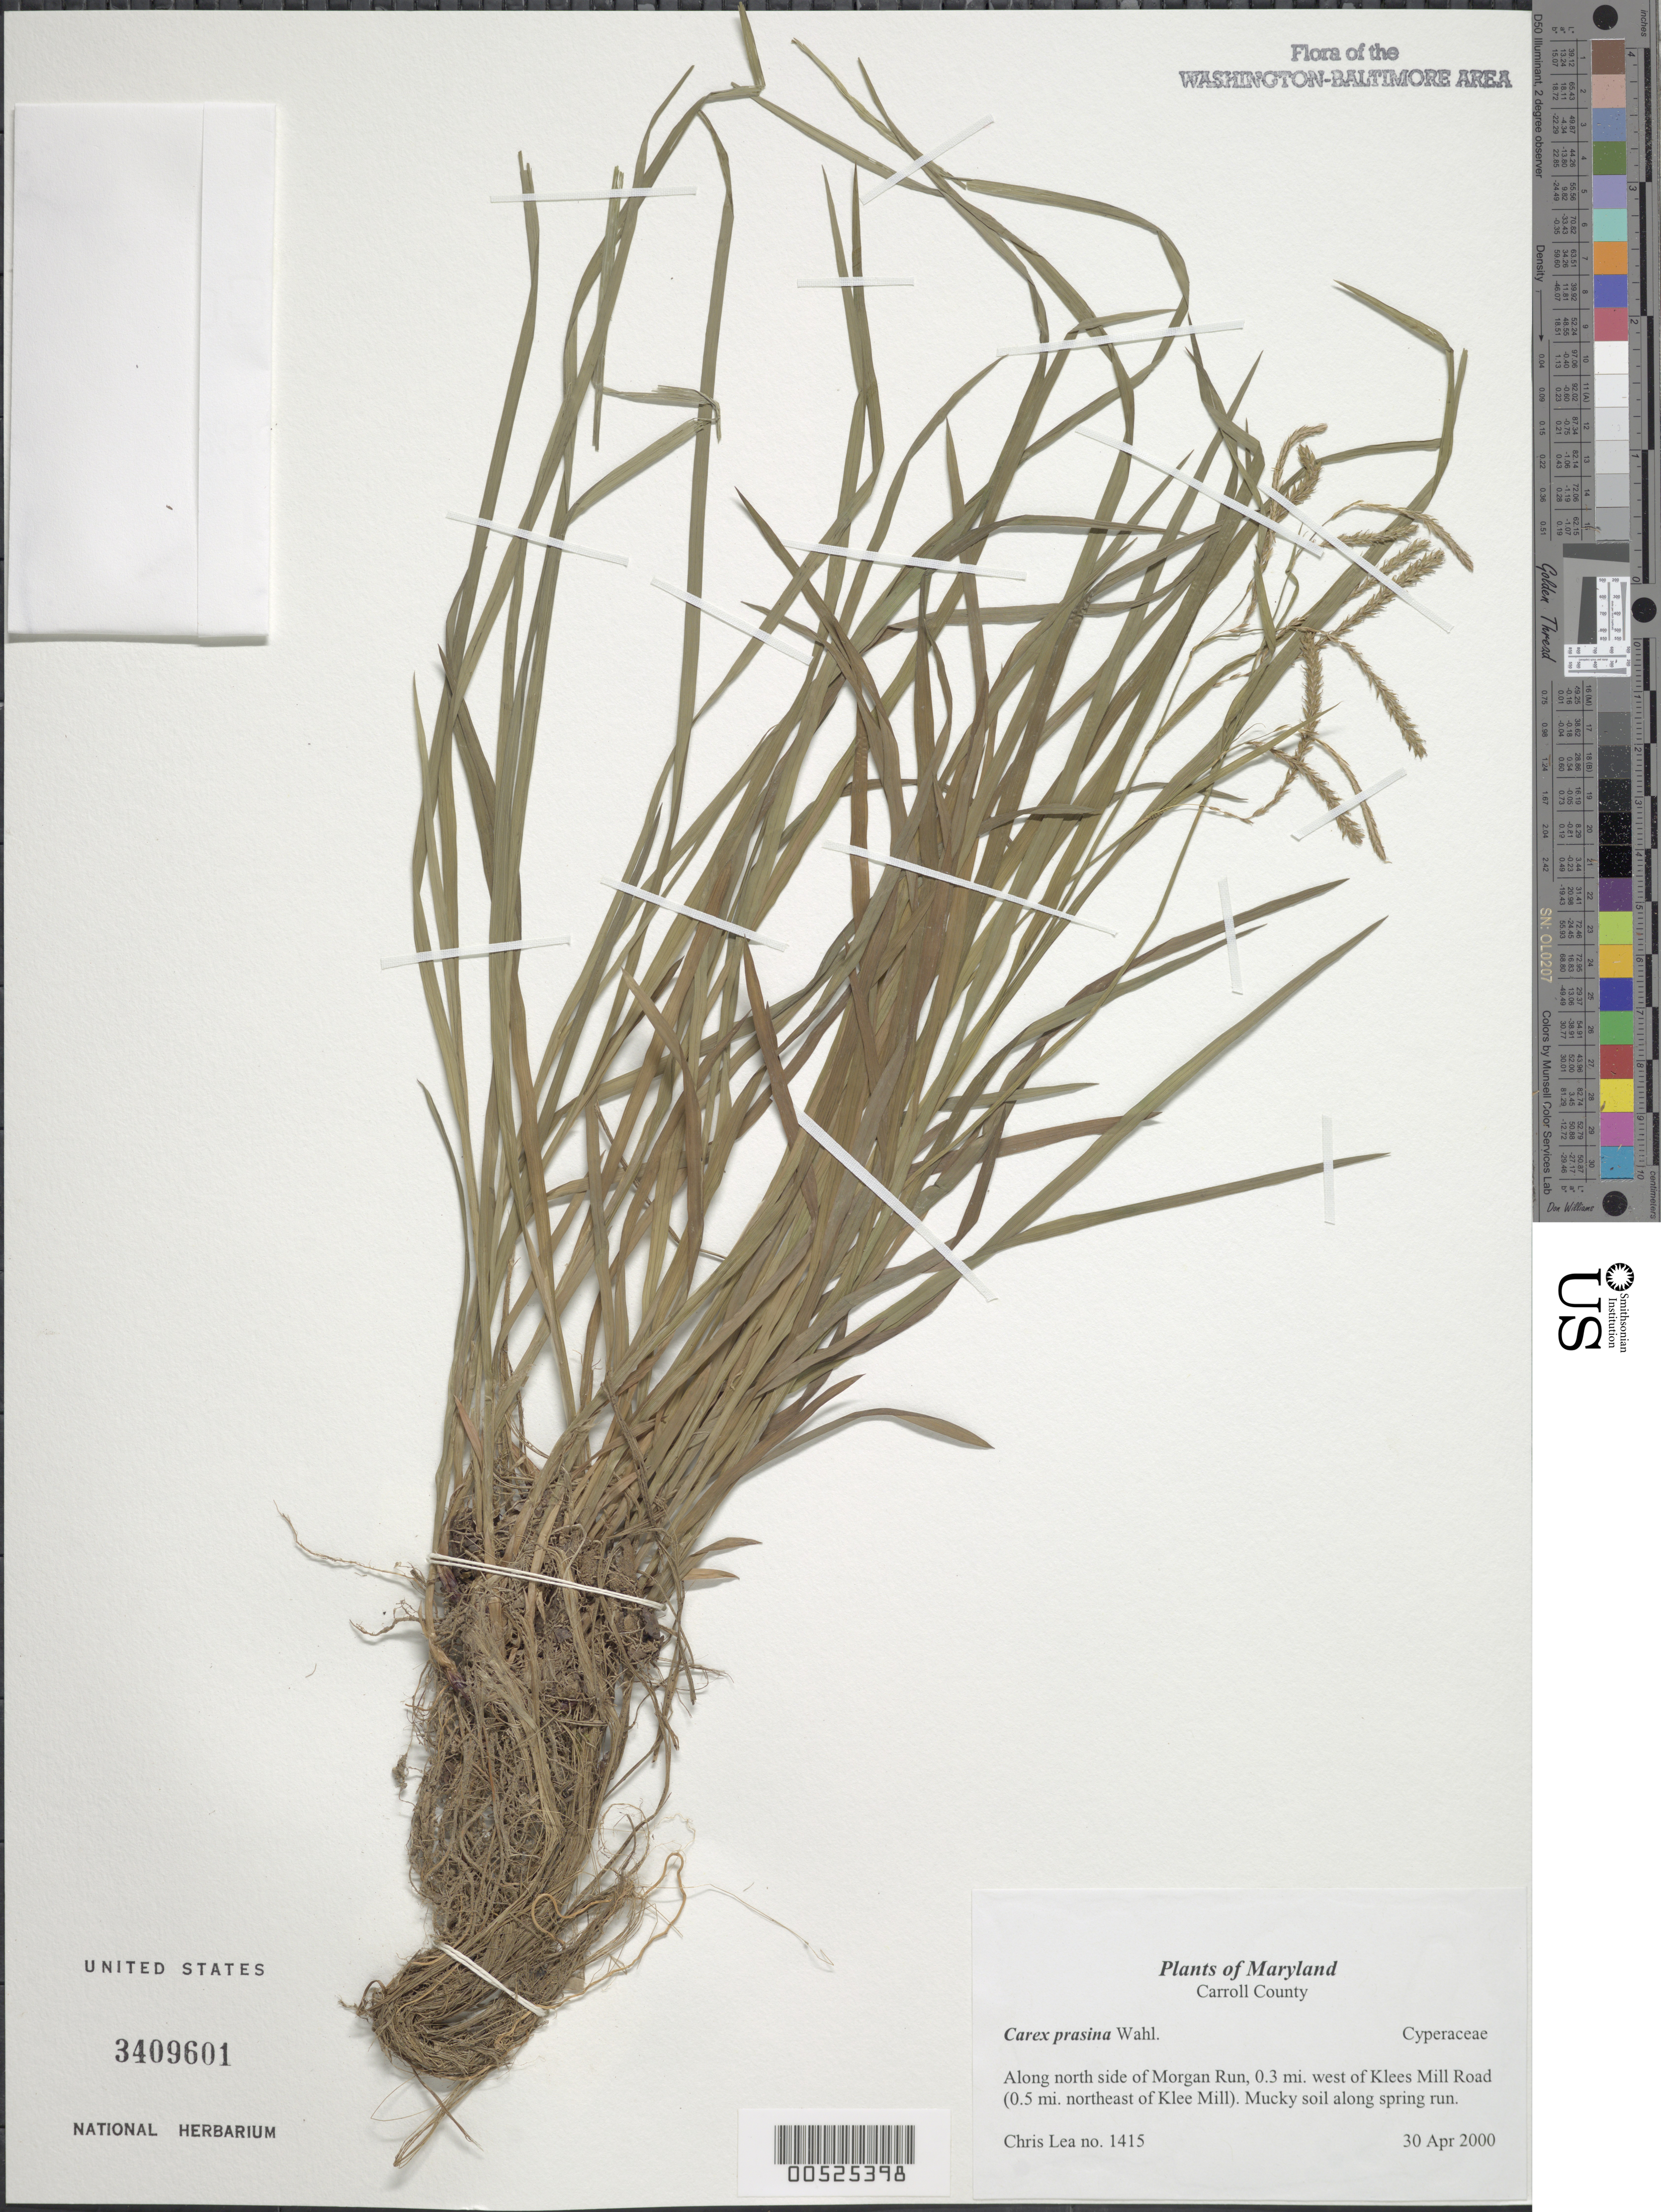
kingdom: Plantae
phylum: Tracheophyta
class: Liliopsida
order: Poales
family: Cyperaceae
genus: Carex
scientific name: Carex prasina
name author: Wahlenb.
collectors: C. Lea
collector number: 1415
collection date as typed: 30 Apr 2000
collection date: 2000-04-30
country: United States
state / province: Maryland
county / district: Carroll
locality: Along north side of Morgan Run, 0.3 mi. west of Klees Mill Road (0.5 mi. northeast of Klee Mill).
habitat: Mucky soil along spring run.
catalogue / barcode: US 3409601